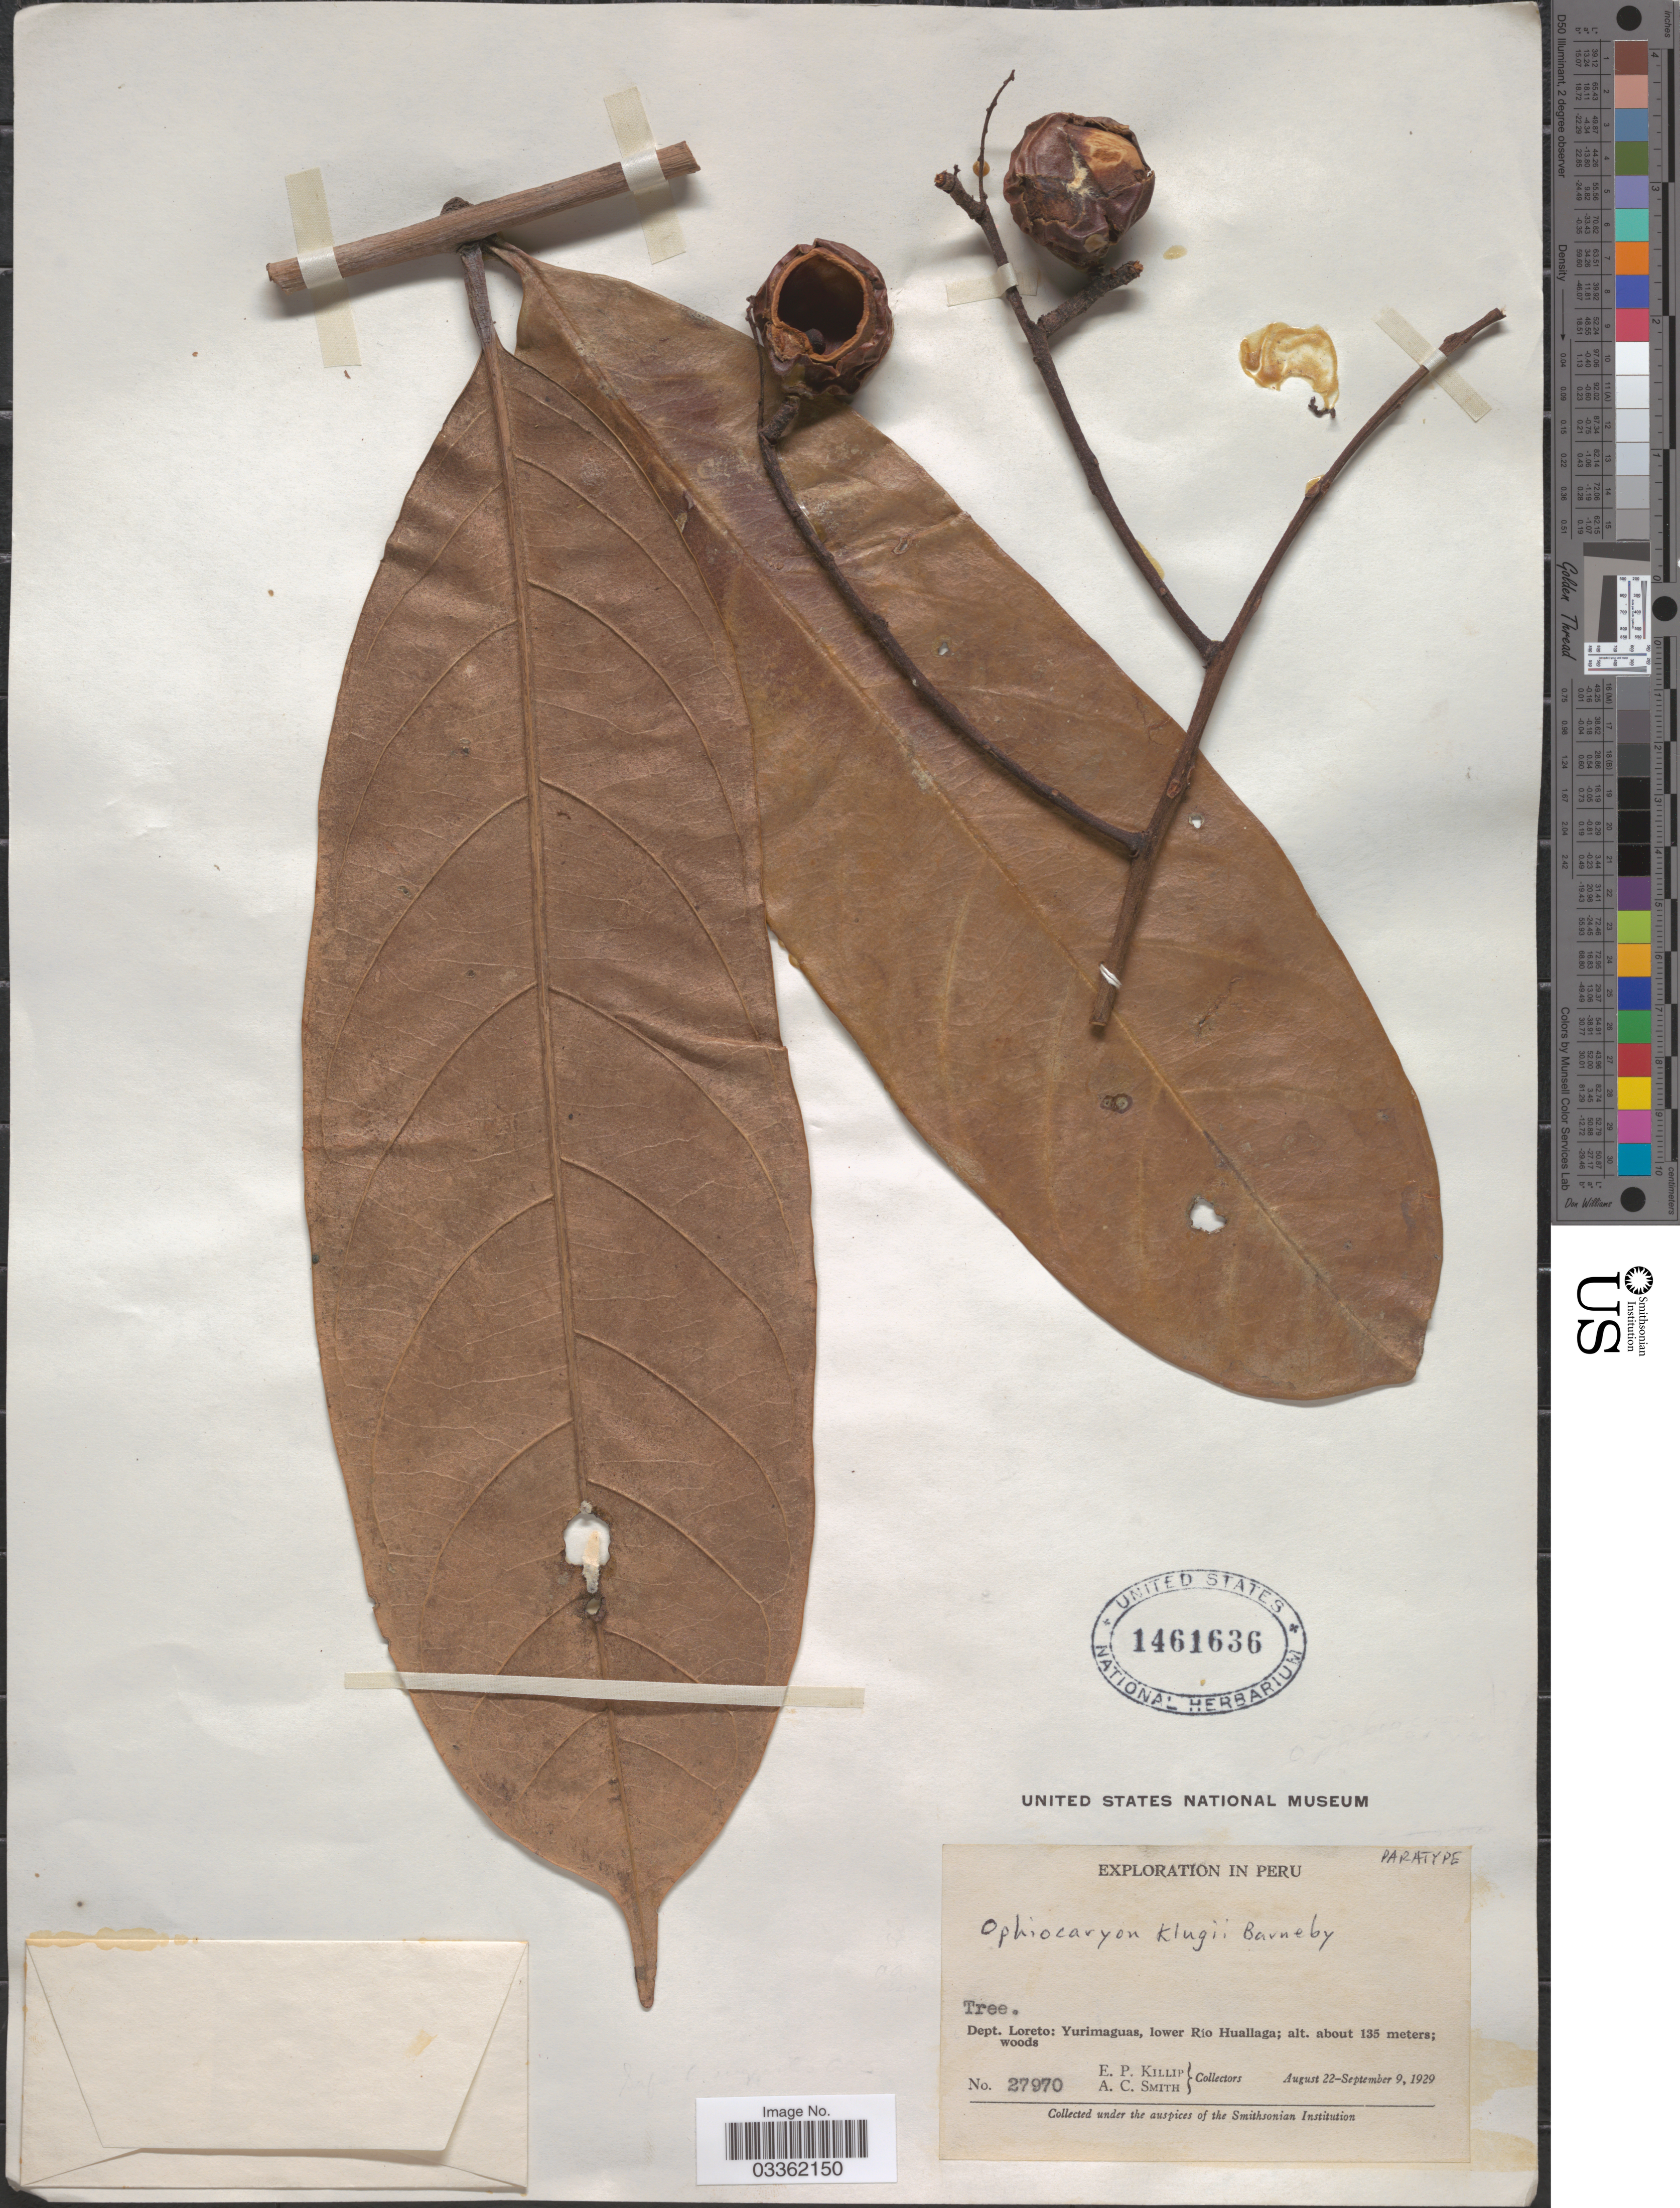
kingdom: Plantae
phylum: Tracheophyta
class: Magnoliopsida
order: Proteales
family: Sabiaceae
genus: Ophiocaryon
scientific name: Ophiocaryon klugii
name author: Barneby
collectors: E. P. Killip & A. C. Smith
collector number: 27970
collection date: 1929-08-22/1929-09-09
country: Peru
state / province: Loreto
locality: Dept. Loreto: Yurimaguas, lower Río Huallaga.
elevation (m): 135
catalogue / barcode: US 1461636